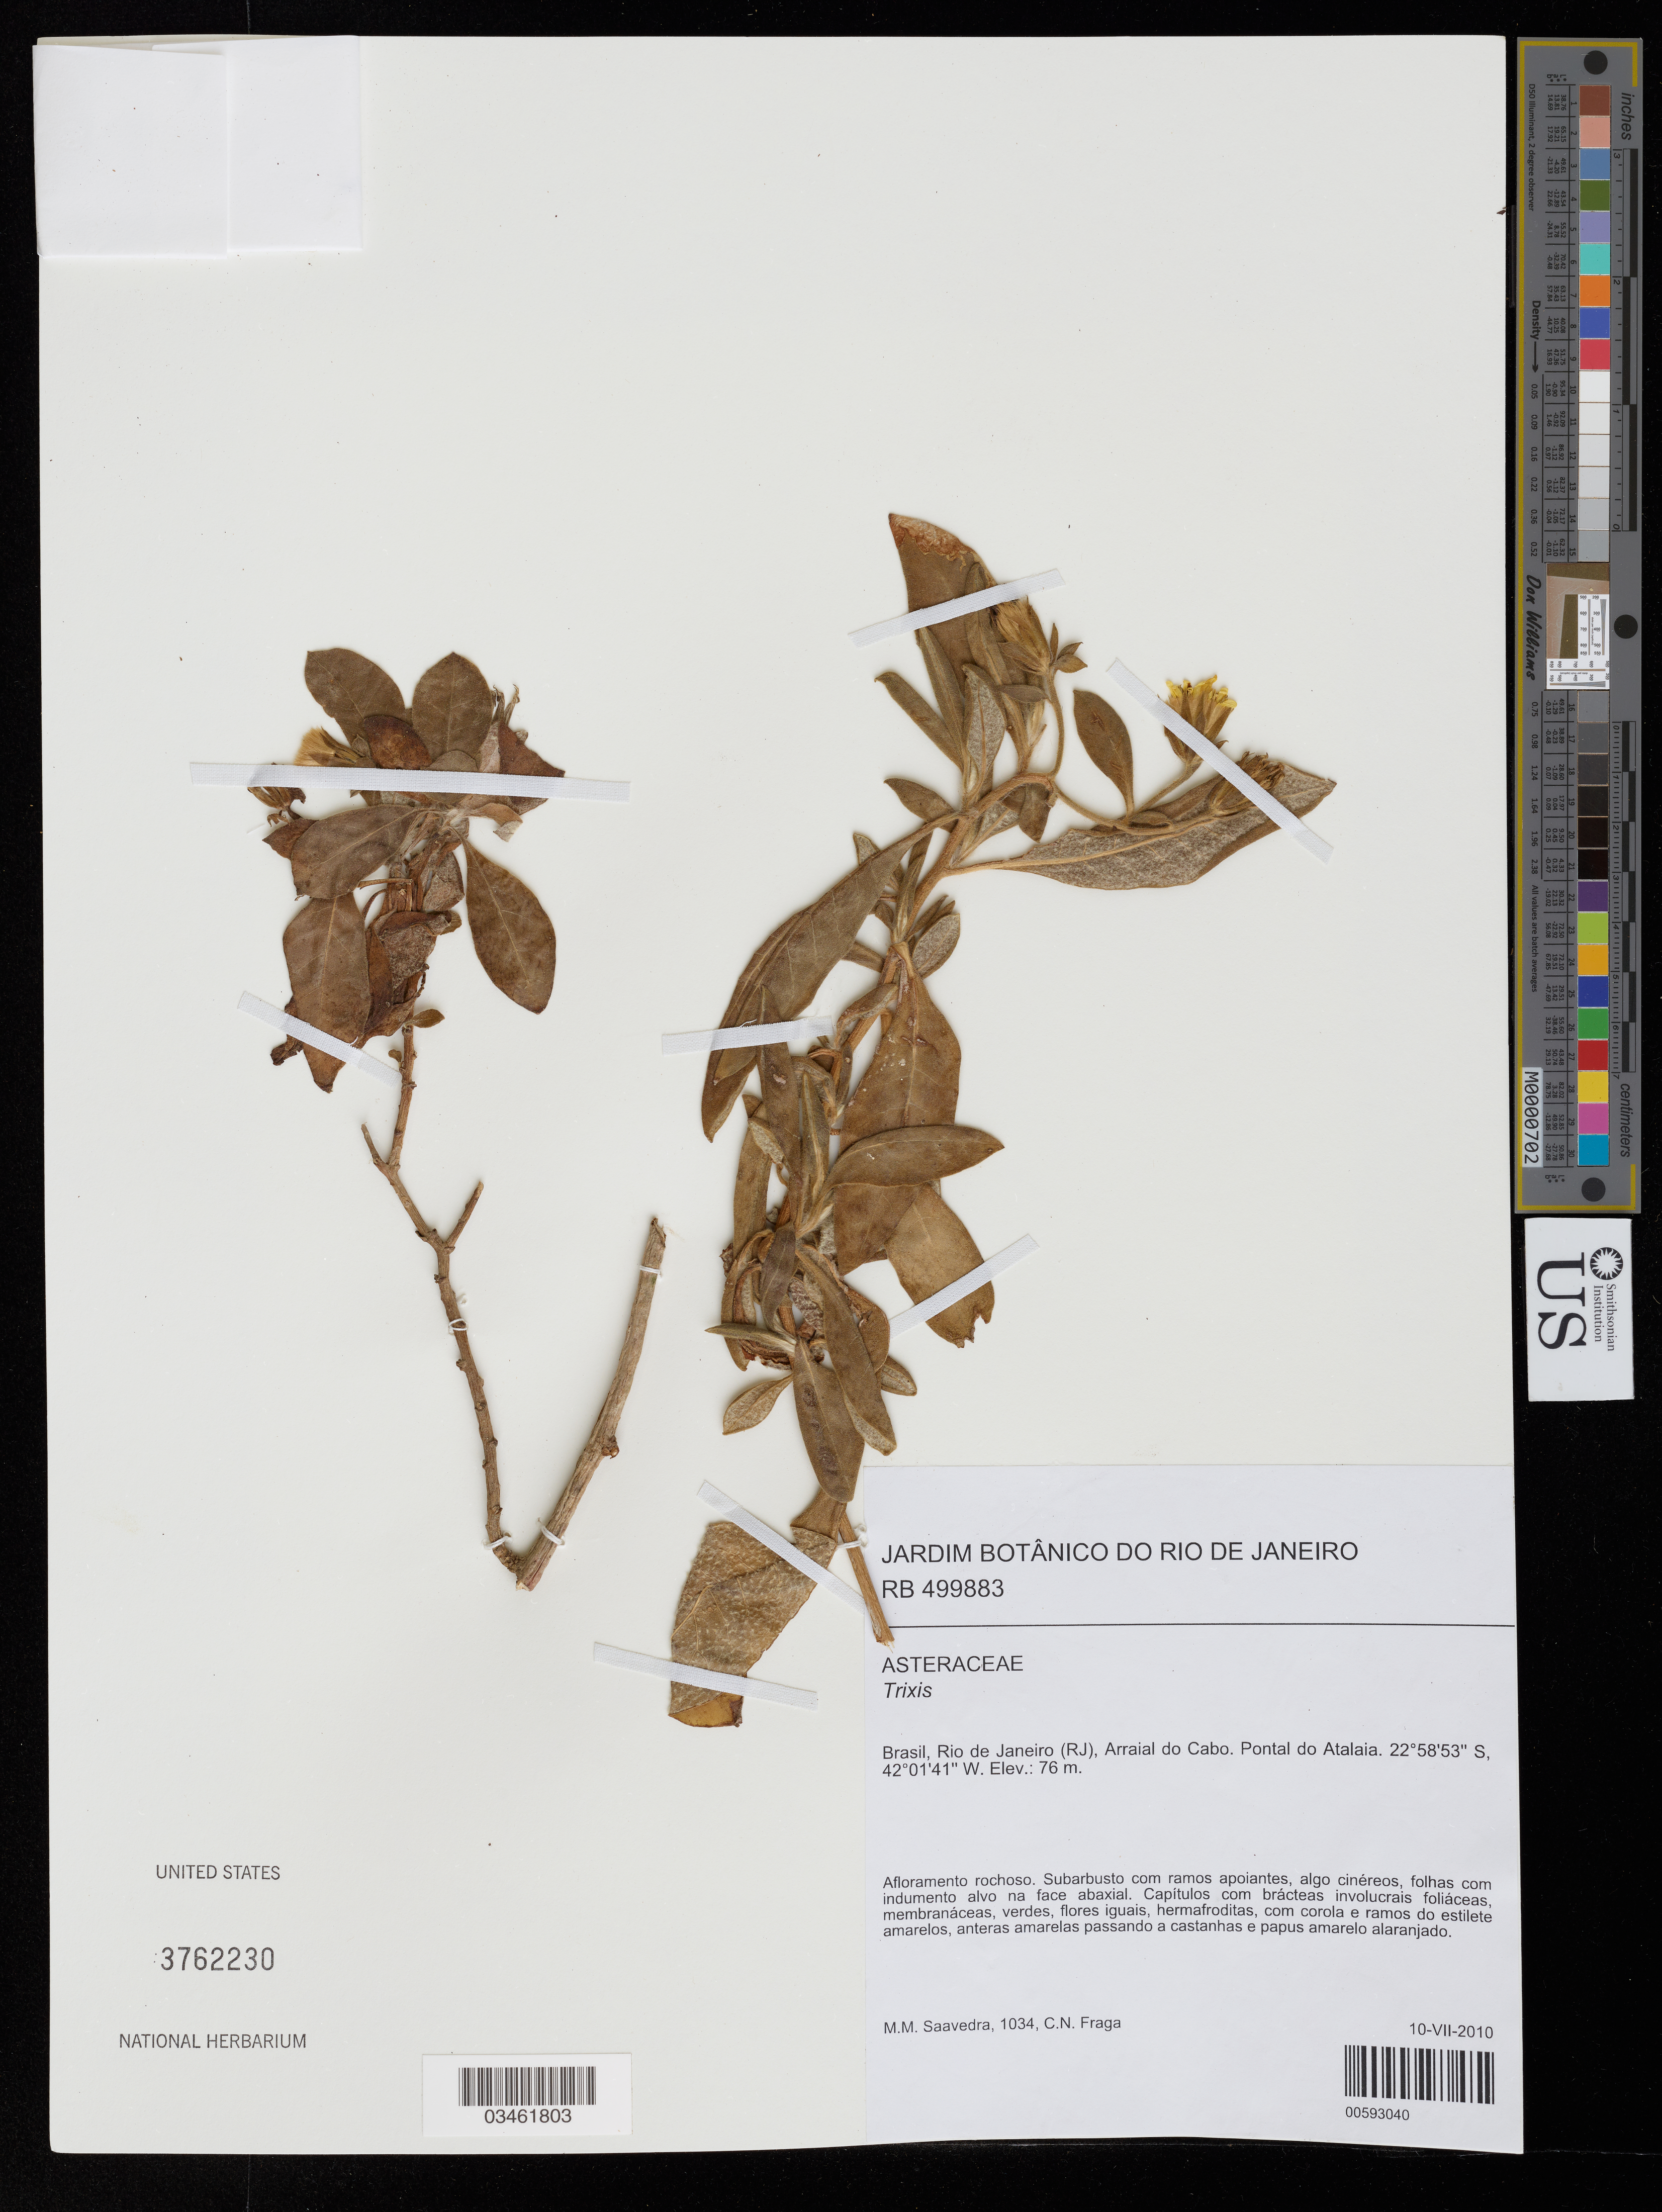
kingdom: Plantae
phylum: Tracheophyta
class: Magnoliopsida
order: Asterales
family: Asteraceae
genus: Trixis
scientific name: Trixis sp.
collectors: M. Saavedra & C. Fraga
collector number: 1034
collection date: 2010-07-10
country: Brazil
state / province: Rio de Janeiro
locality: Arraial do Cabo. Pontal do Atalaia.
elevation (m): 76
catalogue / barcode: US 3762230